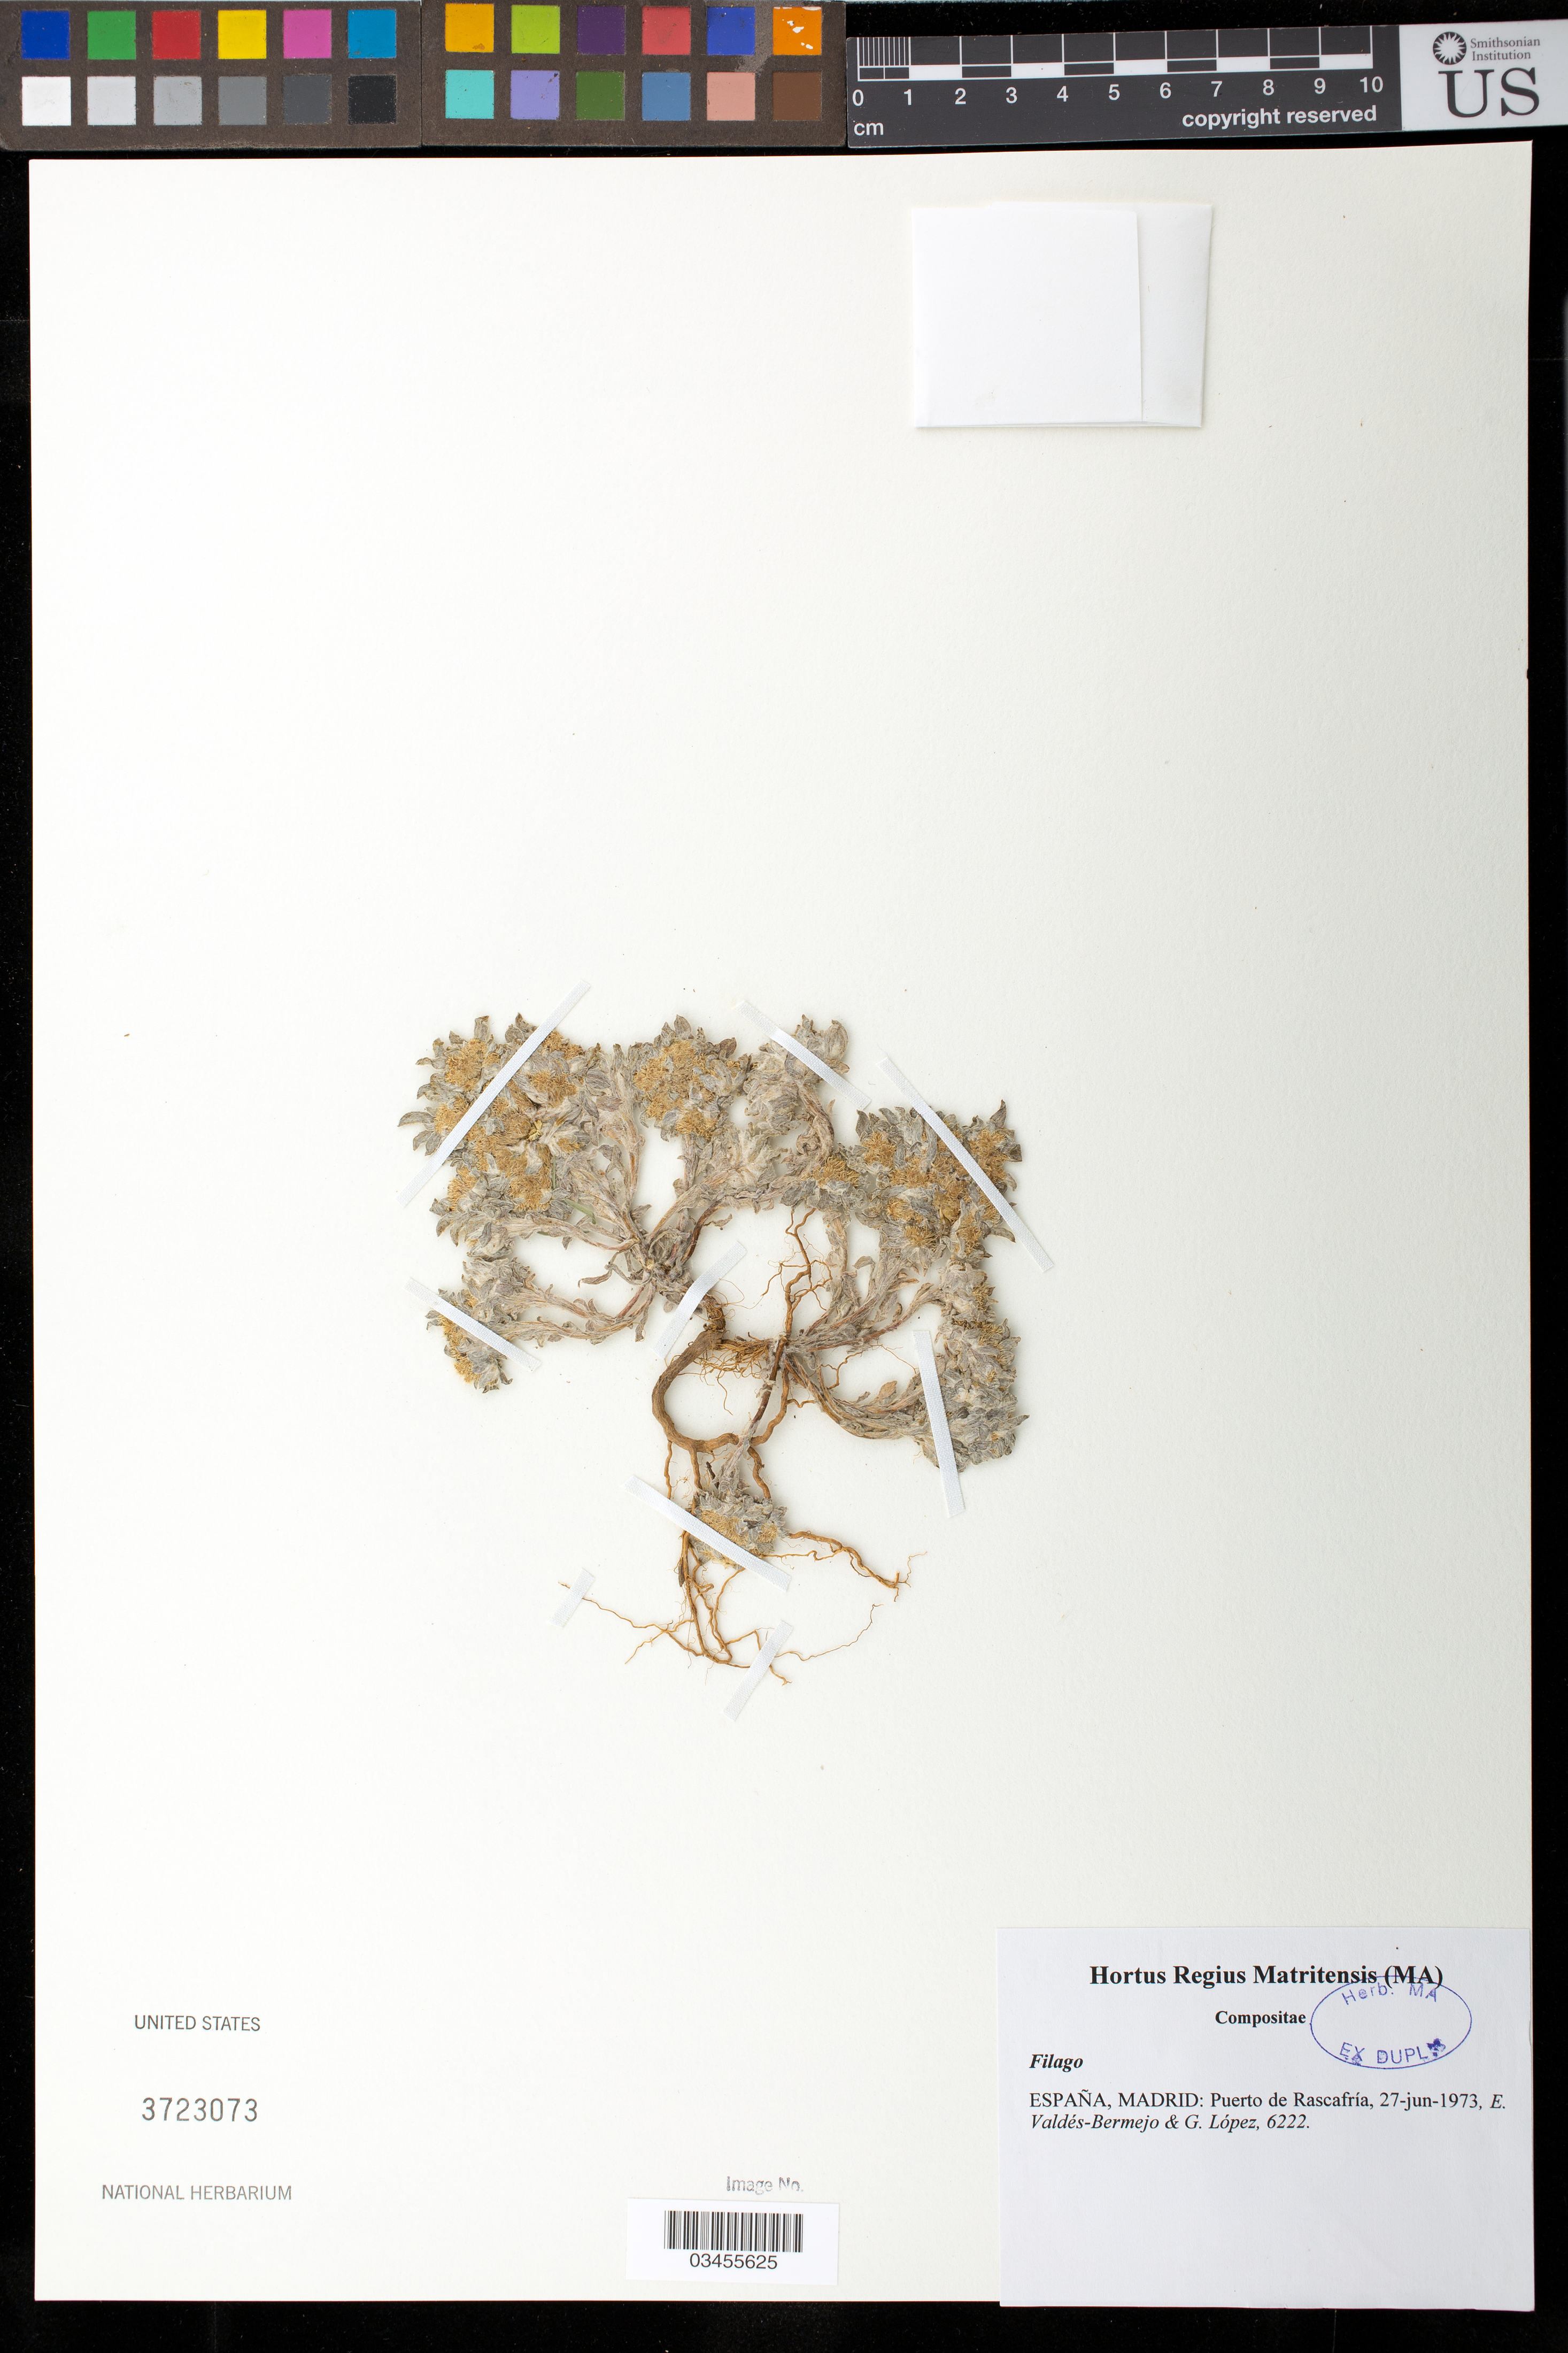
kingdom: Plantae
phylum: Tracheophyta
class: Magnoliopsida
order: Asterales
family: Asteraceae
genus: Filago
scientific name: Filago sp.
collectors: E. Valdes-Bermejo & G. López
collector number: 6222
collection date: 1973-06-27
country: Spain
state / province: Madrid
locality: Puerto de Rascafria.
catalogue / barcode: US 3723073